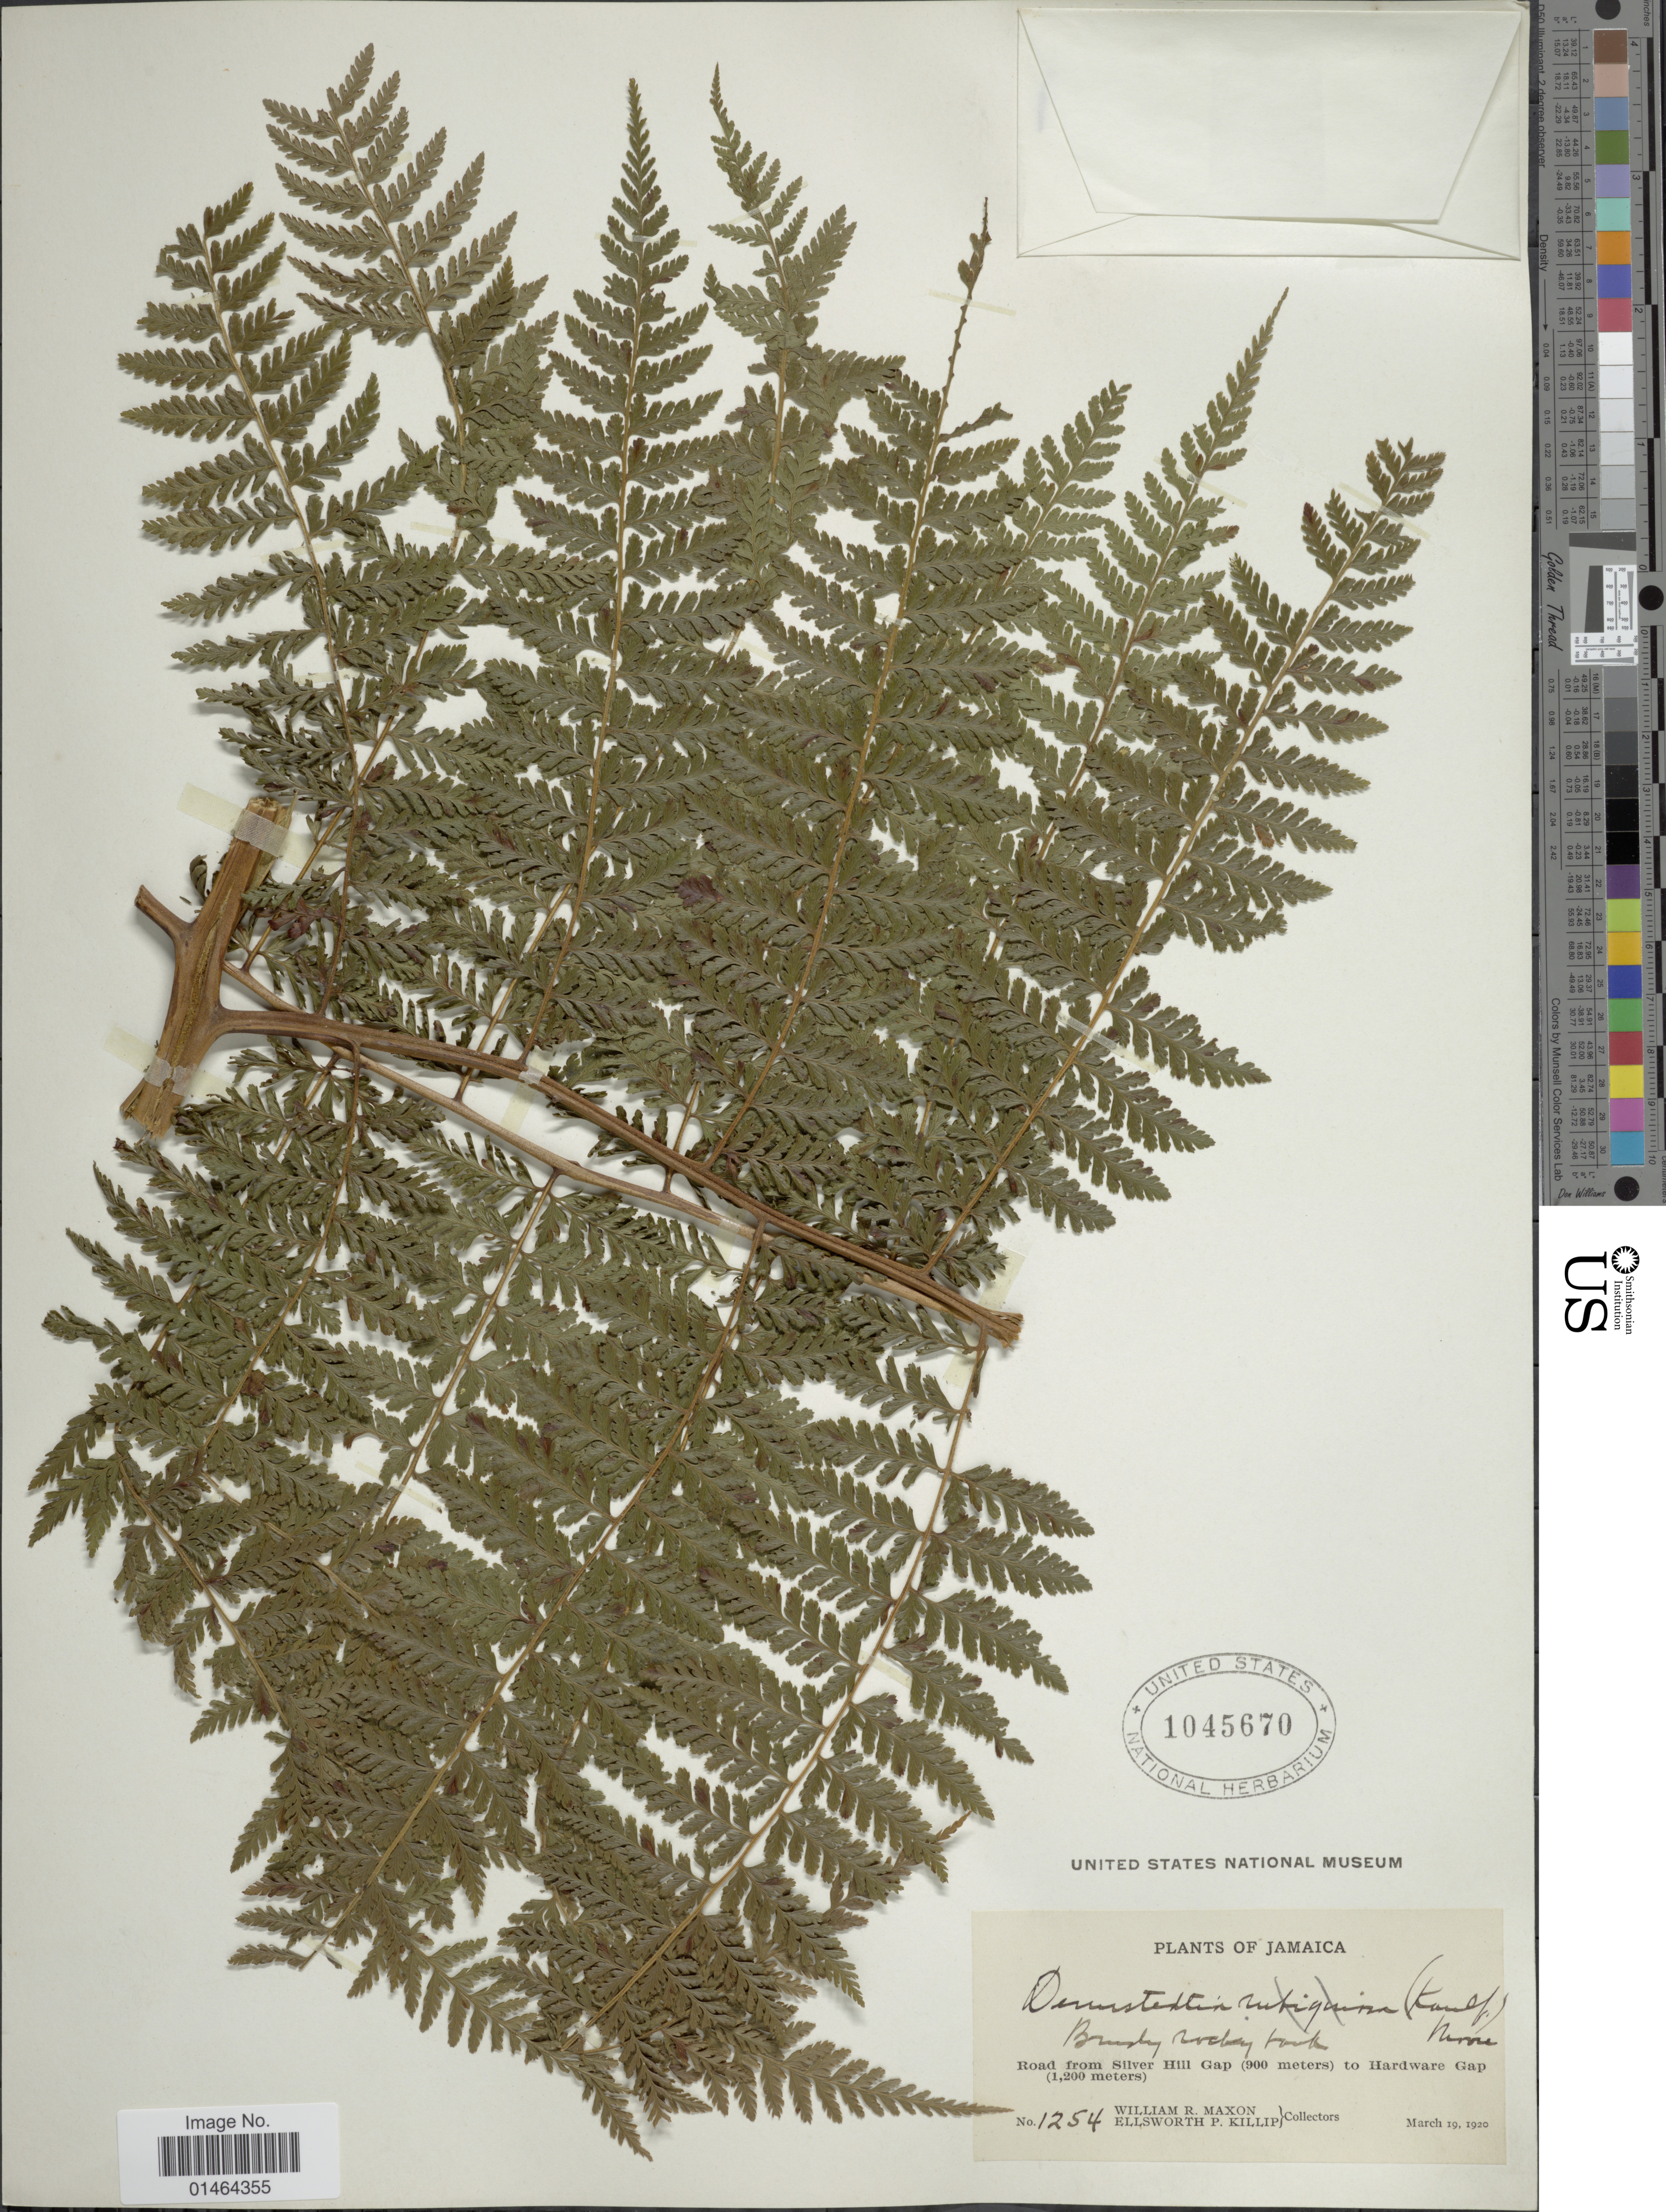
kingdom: Plantae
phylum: Tracheophyta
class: Polypodiopsida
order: Polypodiales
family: Dennstaedtiaceae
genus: Dennstaedtia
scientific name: Dennstaedtia cicutaria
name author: (Sw.) T. Moore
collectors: W. R. Maxon & E. P. Killip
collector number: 1254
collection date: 1920-03-19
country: Jamaica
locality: Road from Silver Hill Gap to Hardware Gap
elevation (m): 900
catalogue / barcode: US 1045670